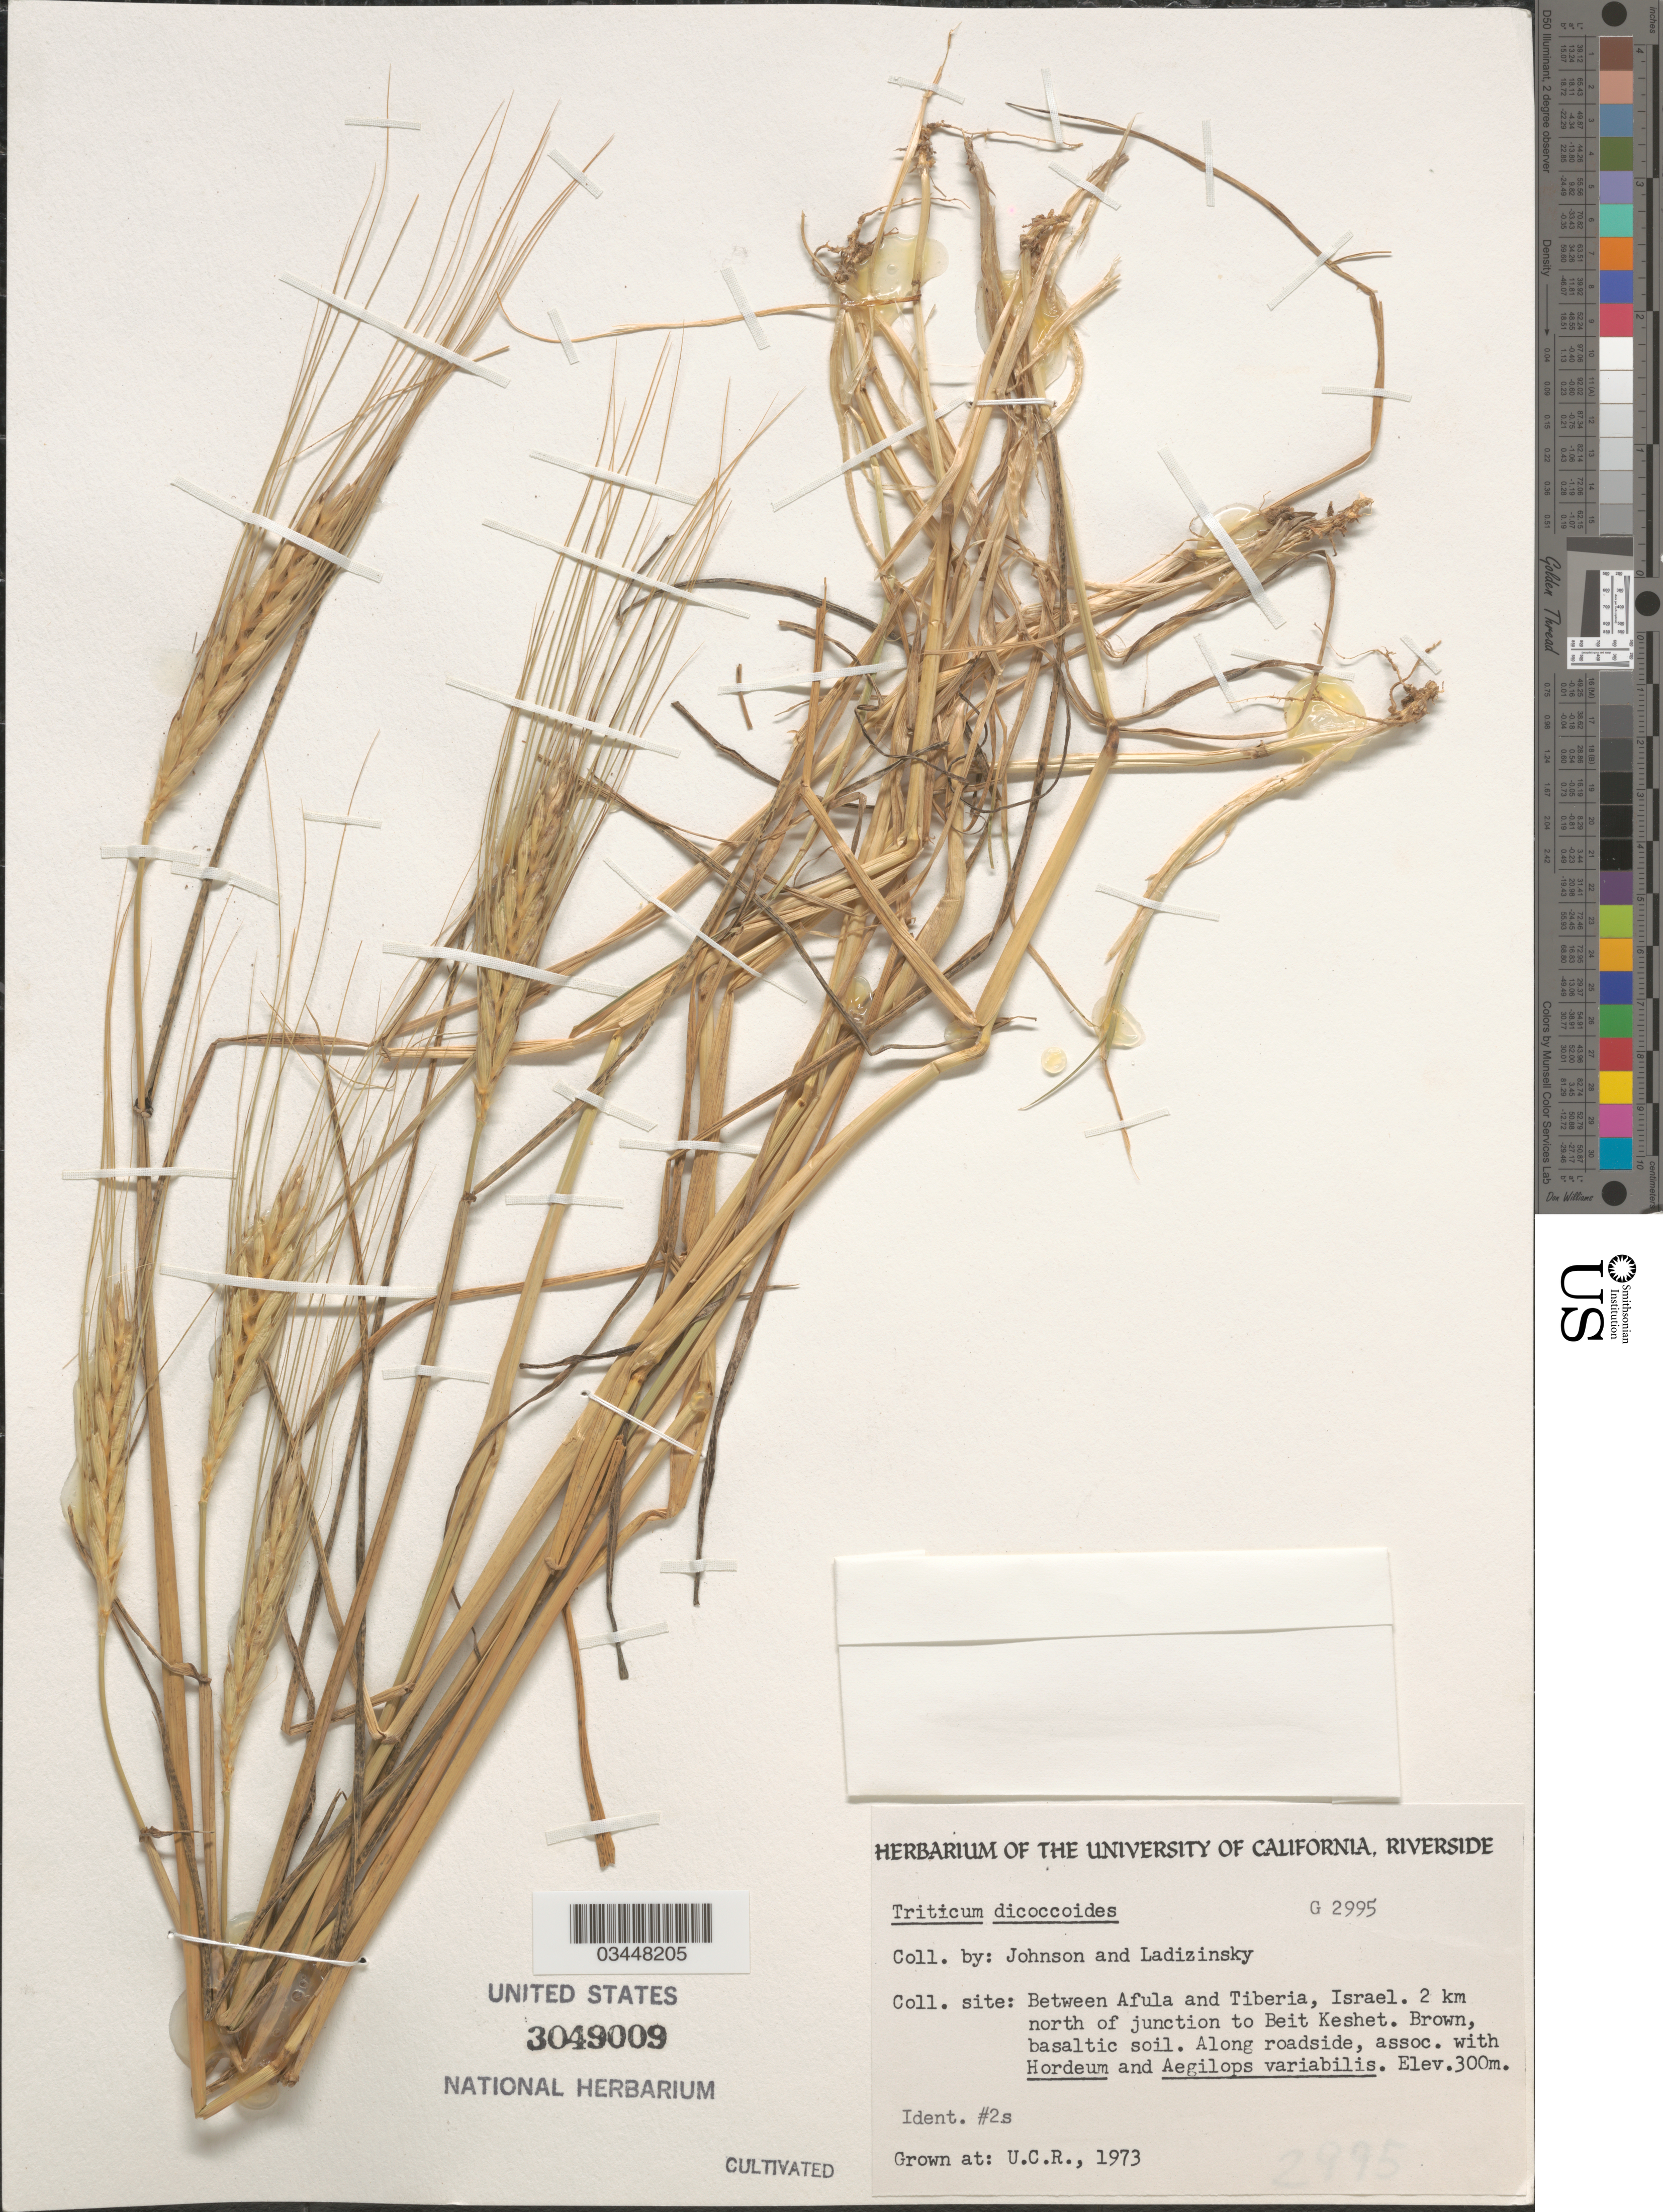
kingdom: Plantae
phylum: Tracheophyta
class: Liliopsida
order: Poales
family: Poaceae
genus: Triticum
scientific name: Triticum dicoccoides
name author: (Körn.) Körn. ex Schweinf.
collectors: ex herb. Univ. of California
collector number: G2995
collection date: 1973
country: United States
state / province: California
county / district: Riverside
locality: U.C.R.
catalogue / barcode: US 3049009